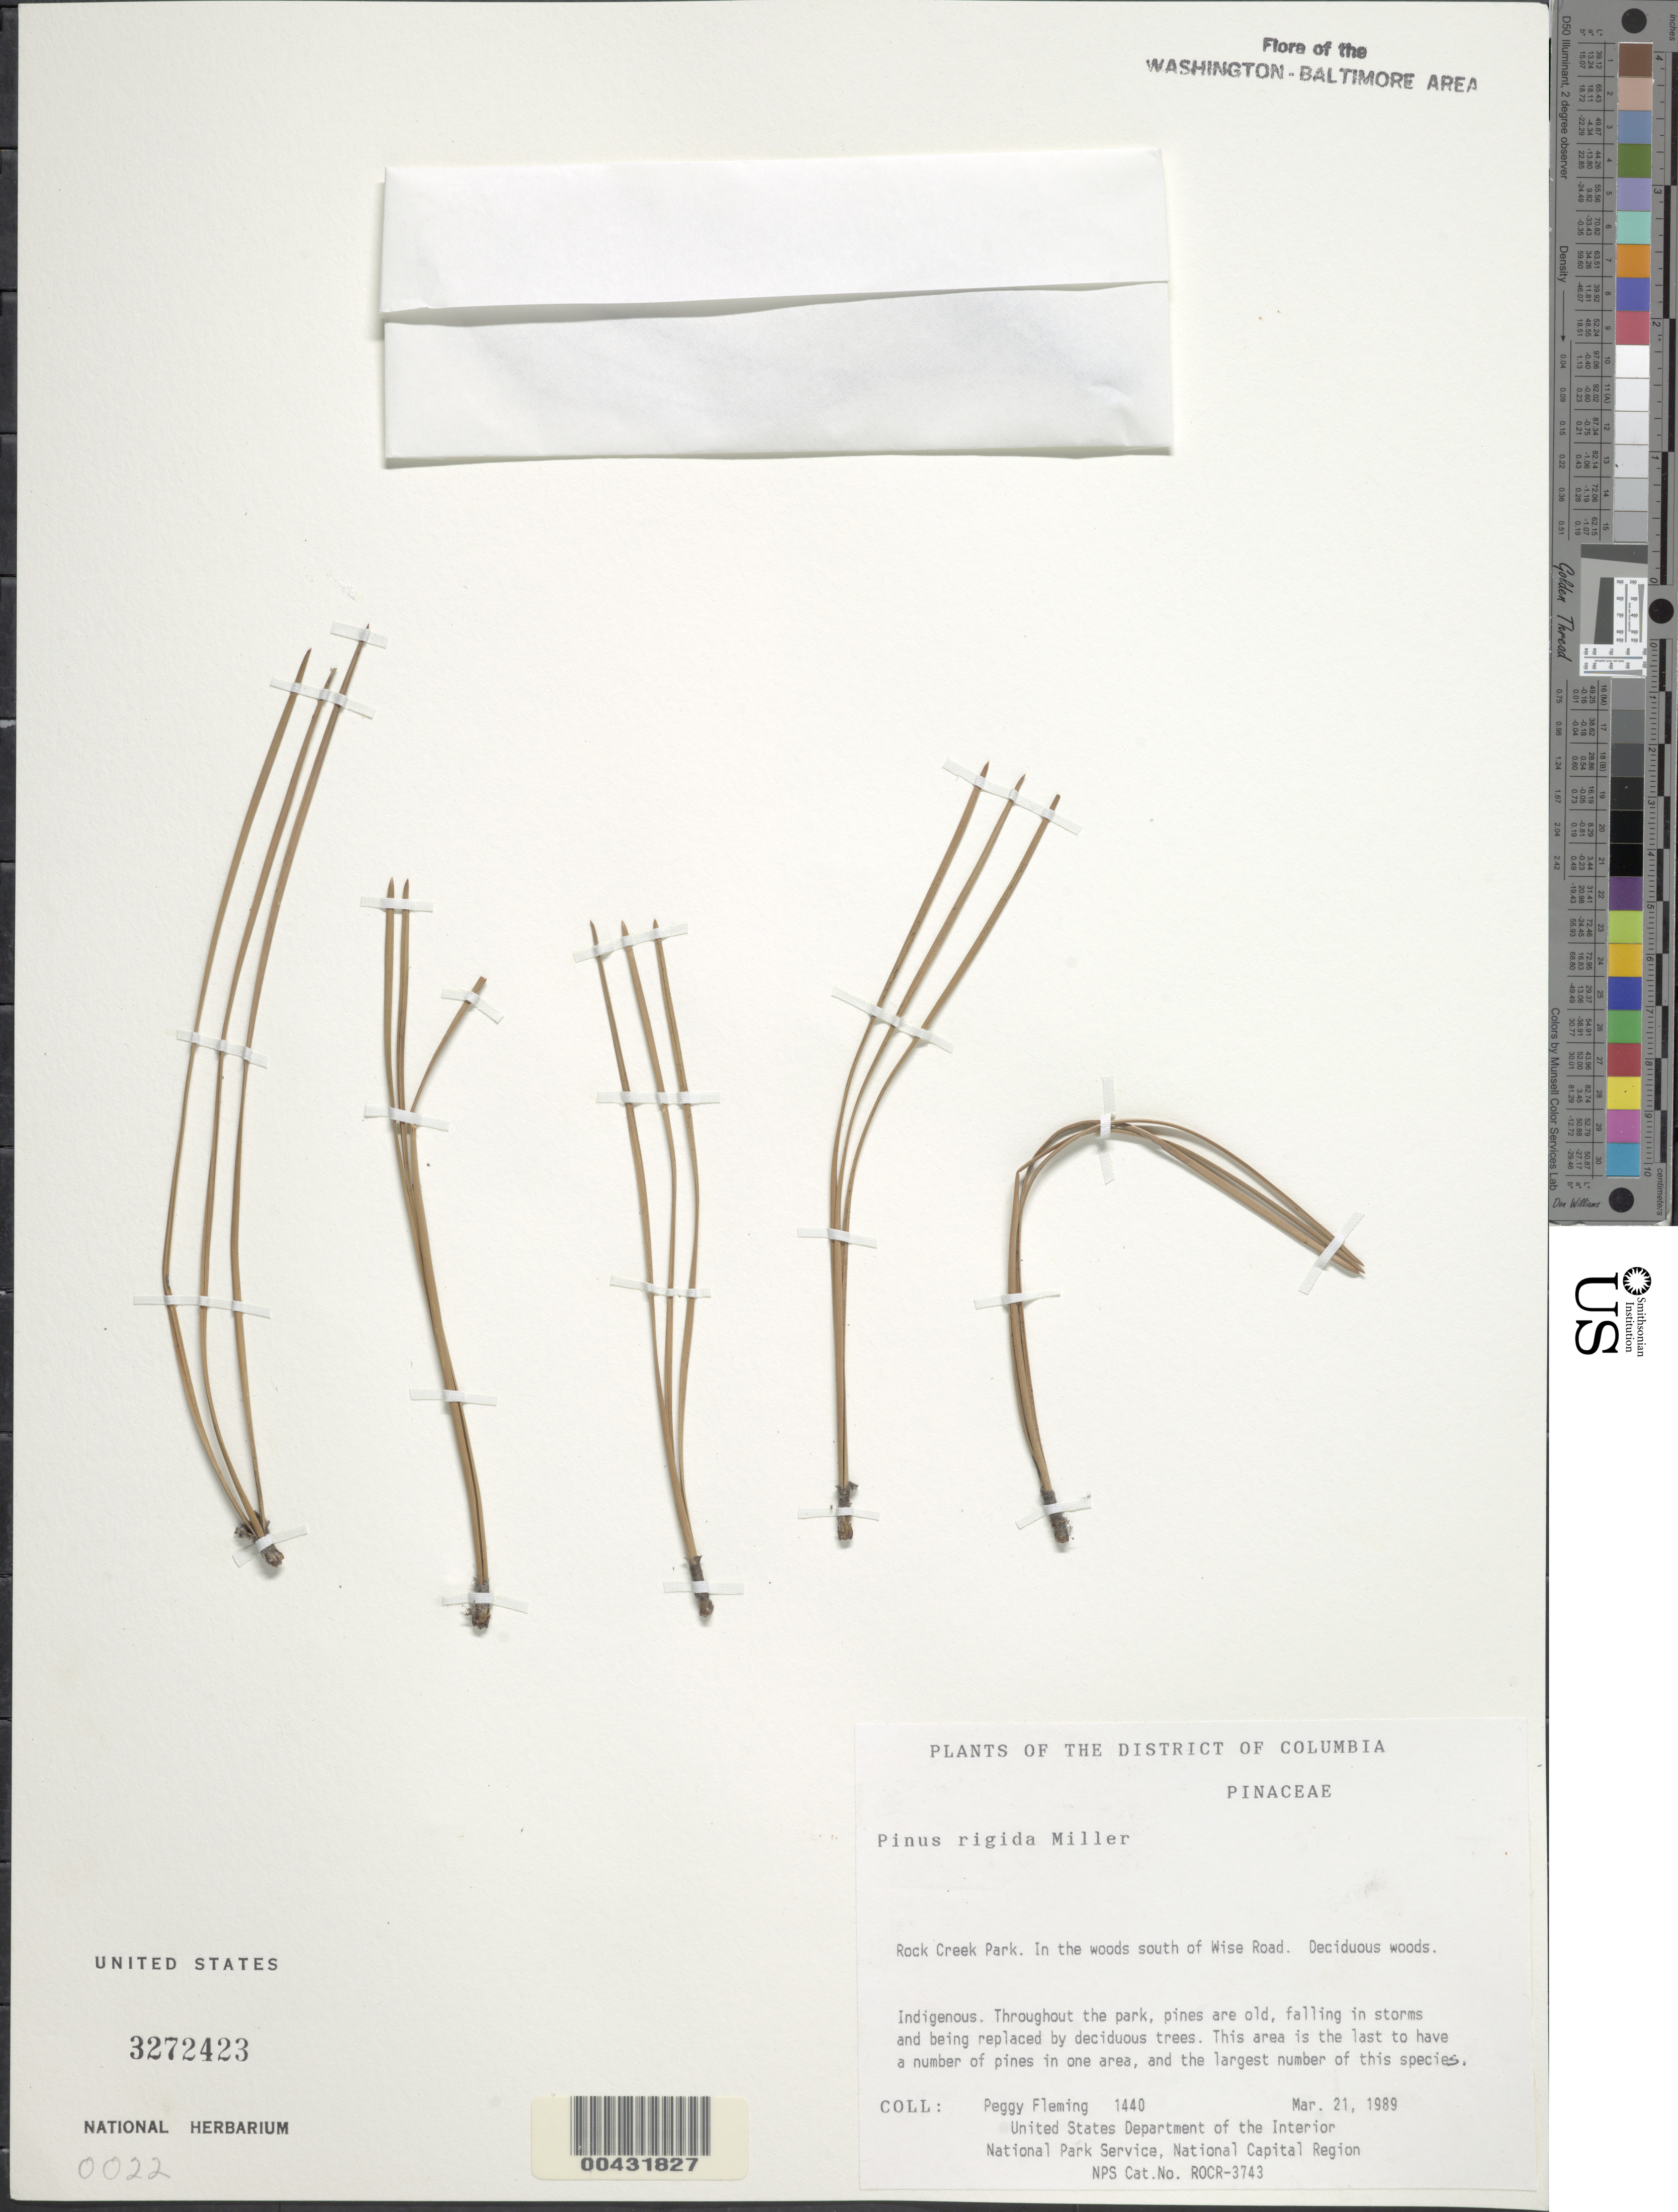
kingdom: Plantae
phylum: Tracheophyta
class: Pinopsida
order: Pinales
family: Pinaceae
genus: Pinus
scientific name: Pinus rigida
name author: Mill.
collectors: P. Fleming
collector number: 1440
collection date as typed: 21 Mar 1989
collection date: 1989-03-21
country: United States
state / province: District of Columbia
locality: Rock Creek Park, S of Wise Road Rock Creek Park and Vicinity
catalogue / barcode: US 3272423